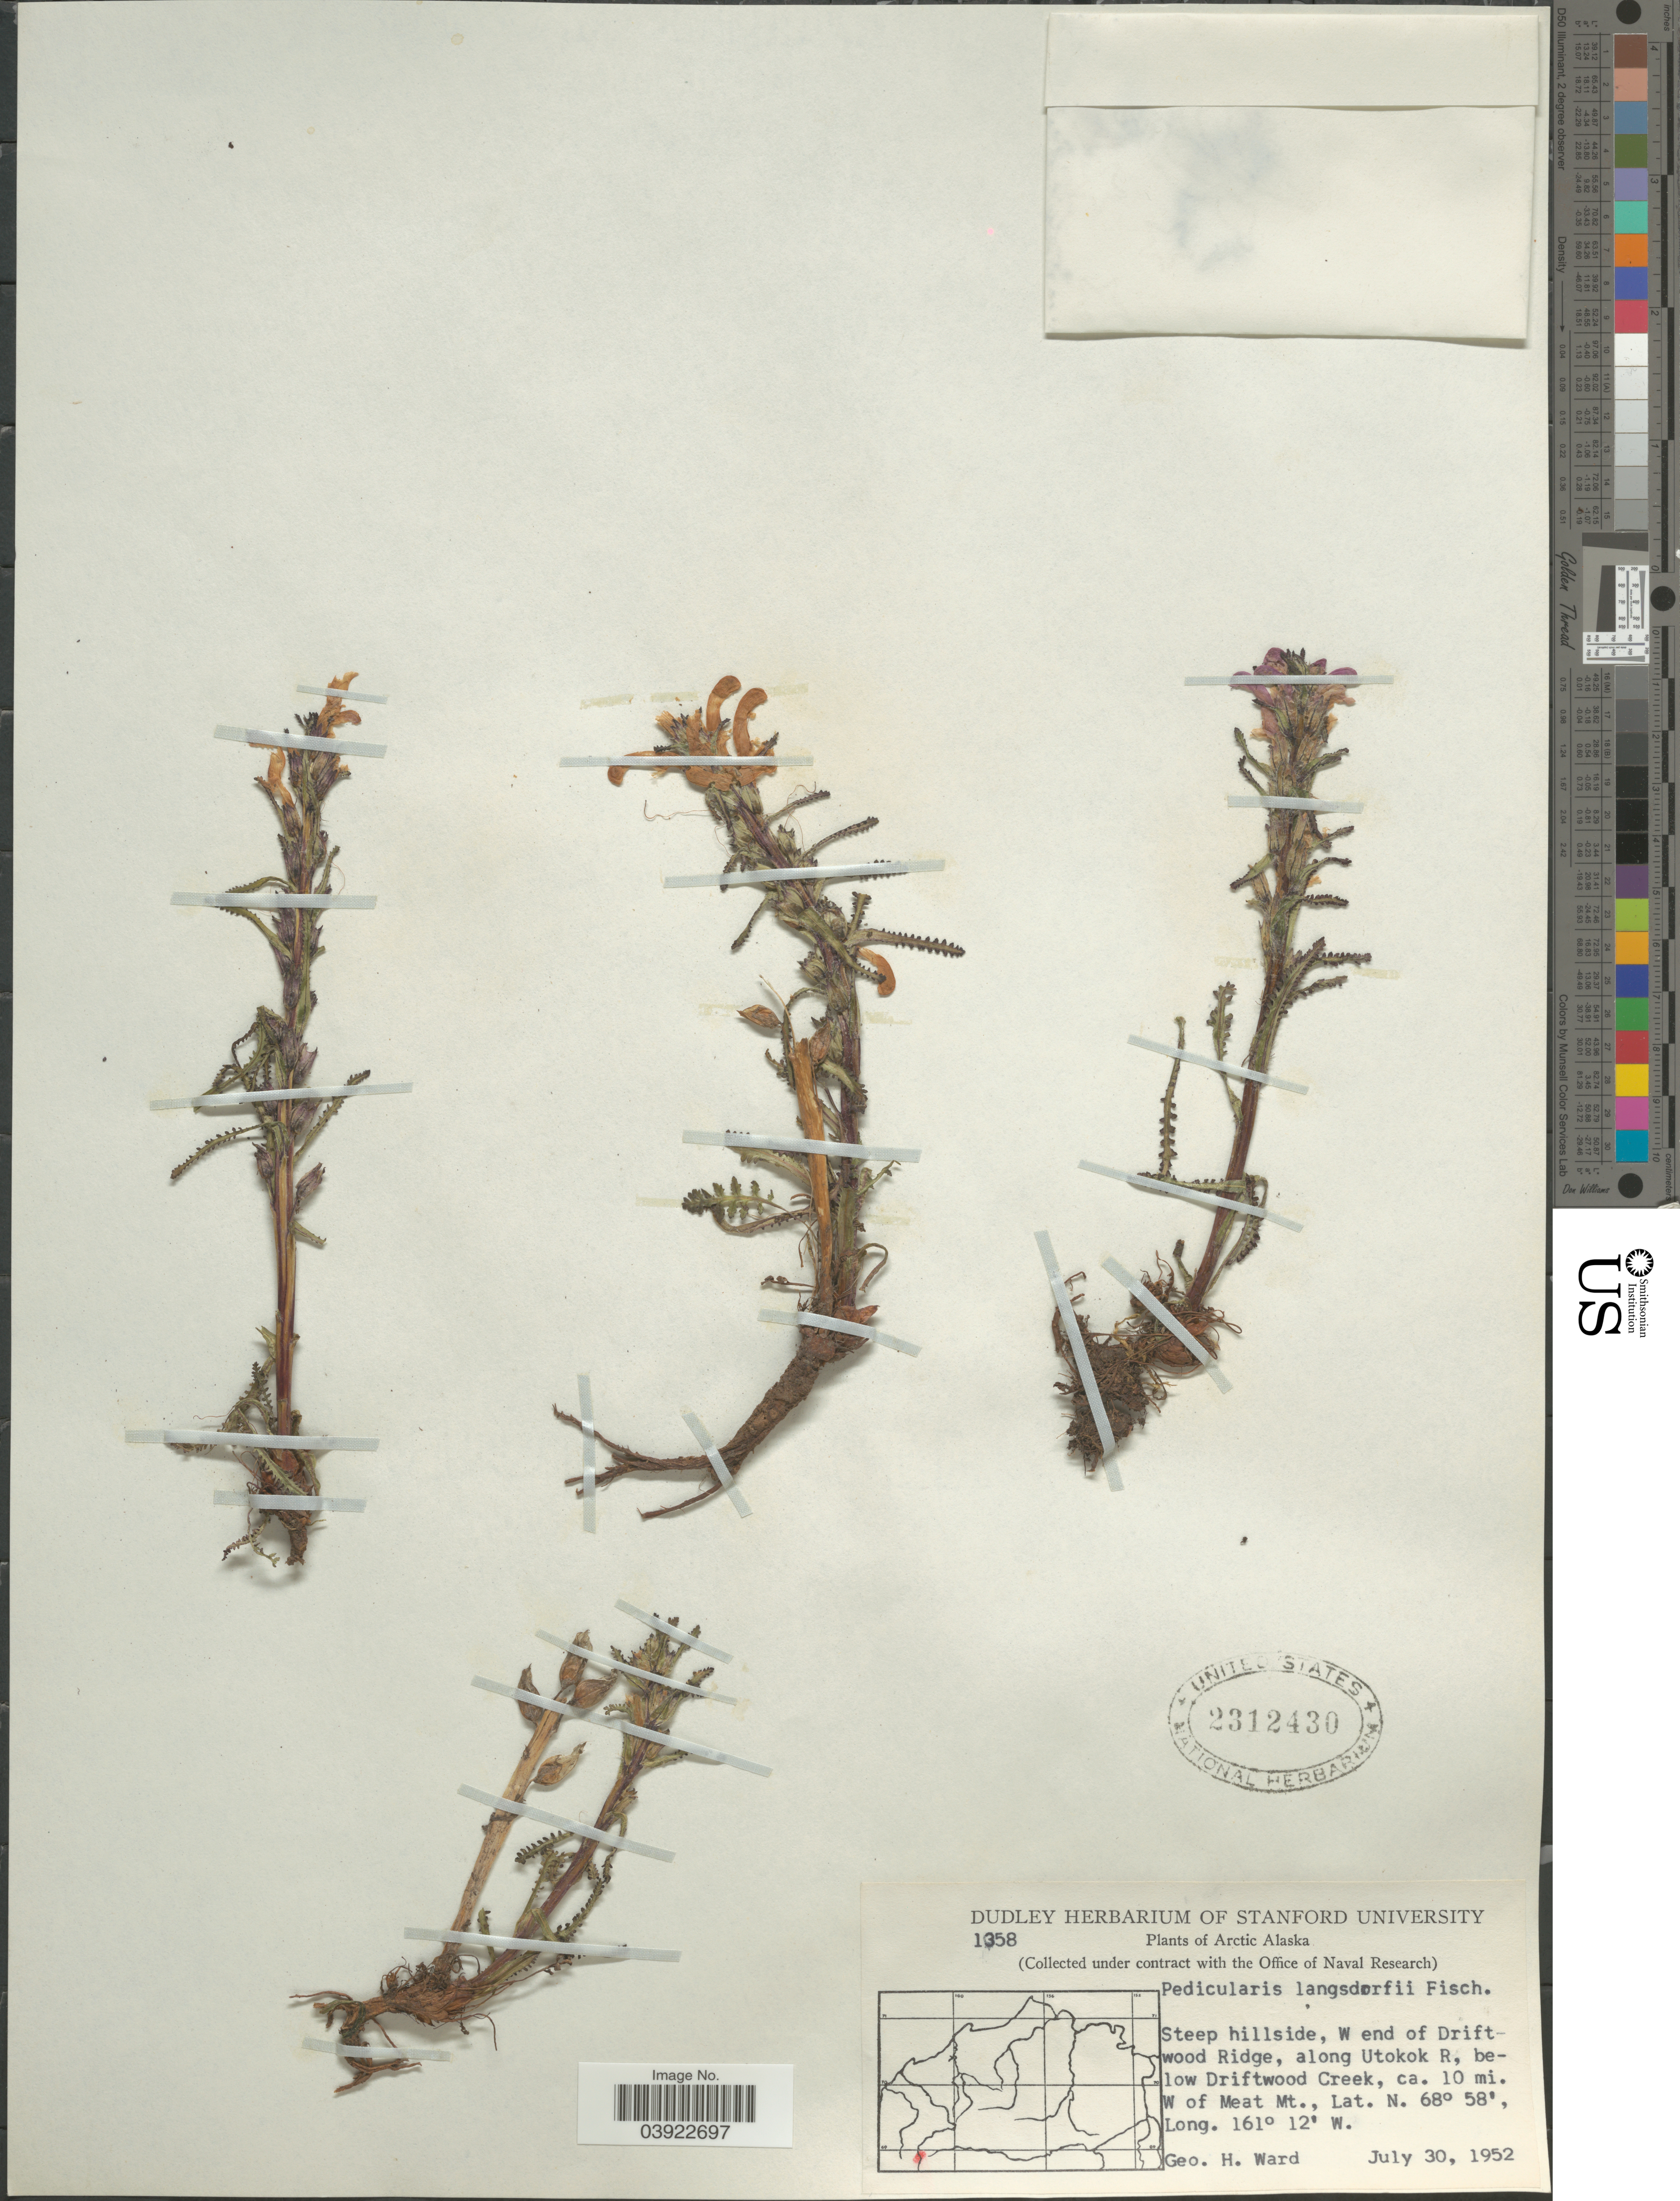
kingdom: Plantae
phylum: Tracheophyta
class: Magnoliopsida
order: Lamiales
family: Orobanchaceae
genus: Pedicularis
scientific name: Pedicularis langsdorffii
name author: Fisch. ex Steven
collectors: G. H. Ward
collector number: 1358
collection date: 1952-07-30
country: United States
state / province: Alaska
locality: Arctic Alaska. Steep hillside, W end of Drifwood Ridge, along Utokok R, below Driftwood Creek, ca. 10 mi. W of Meat Mt.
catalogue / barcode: US 2312430